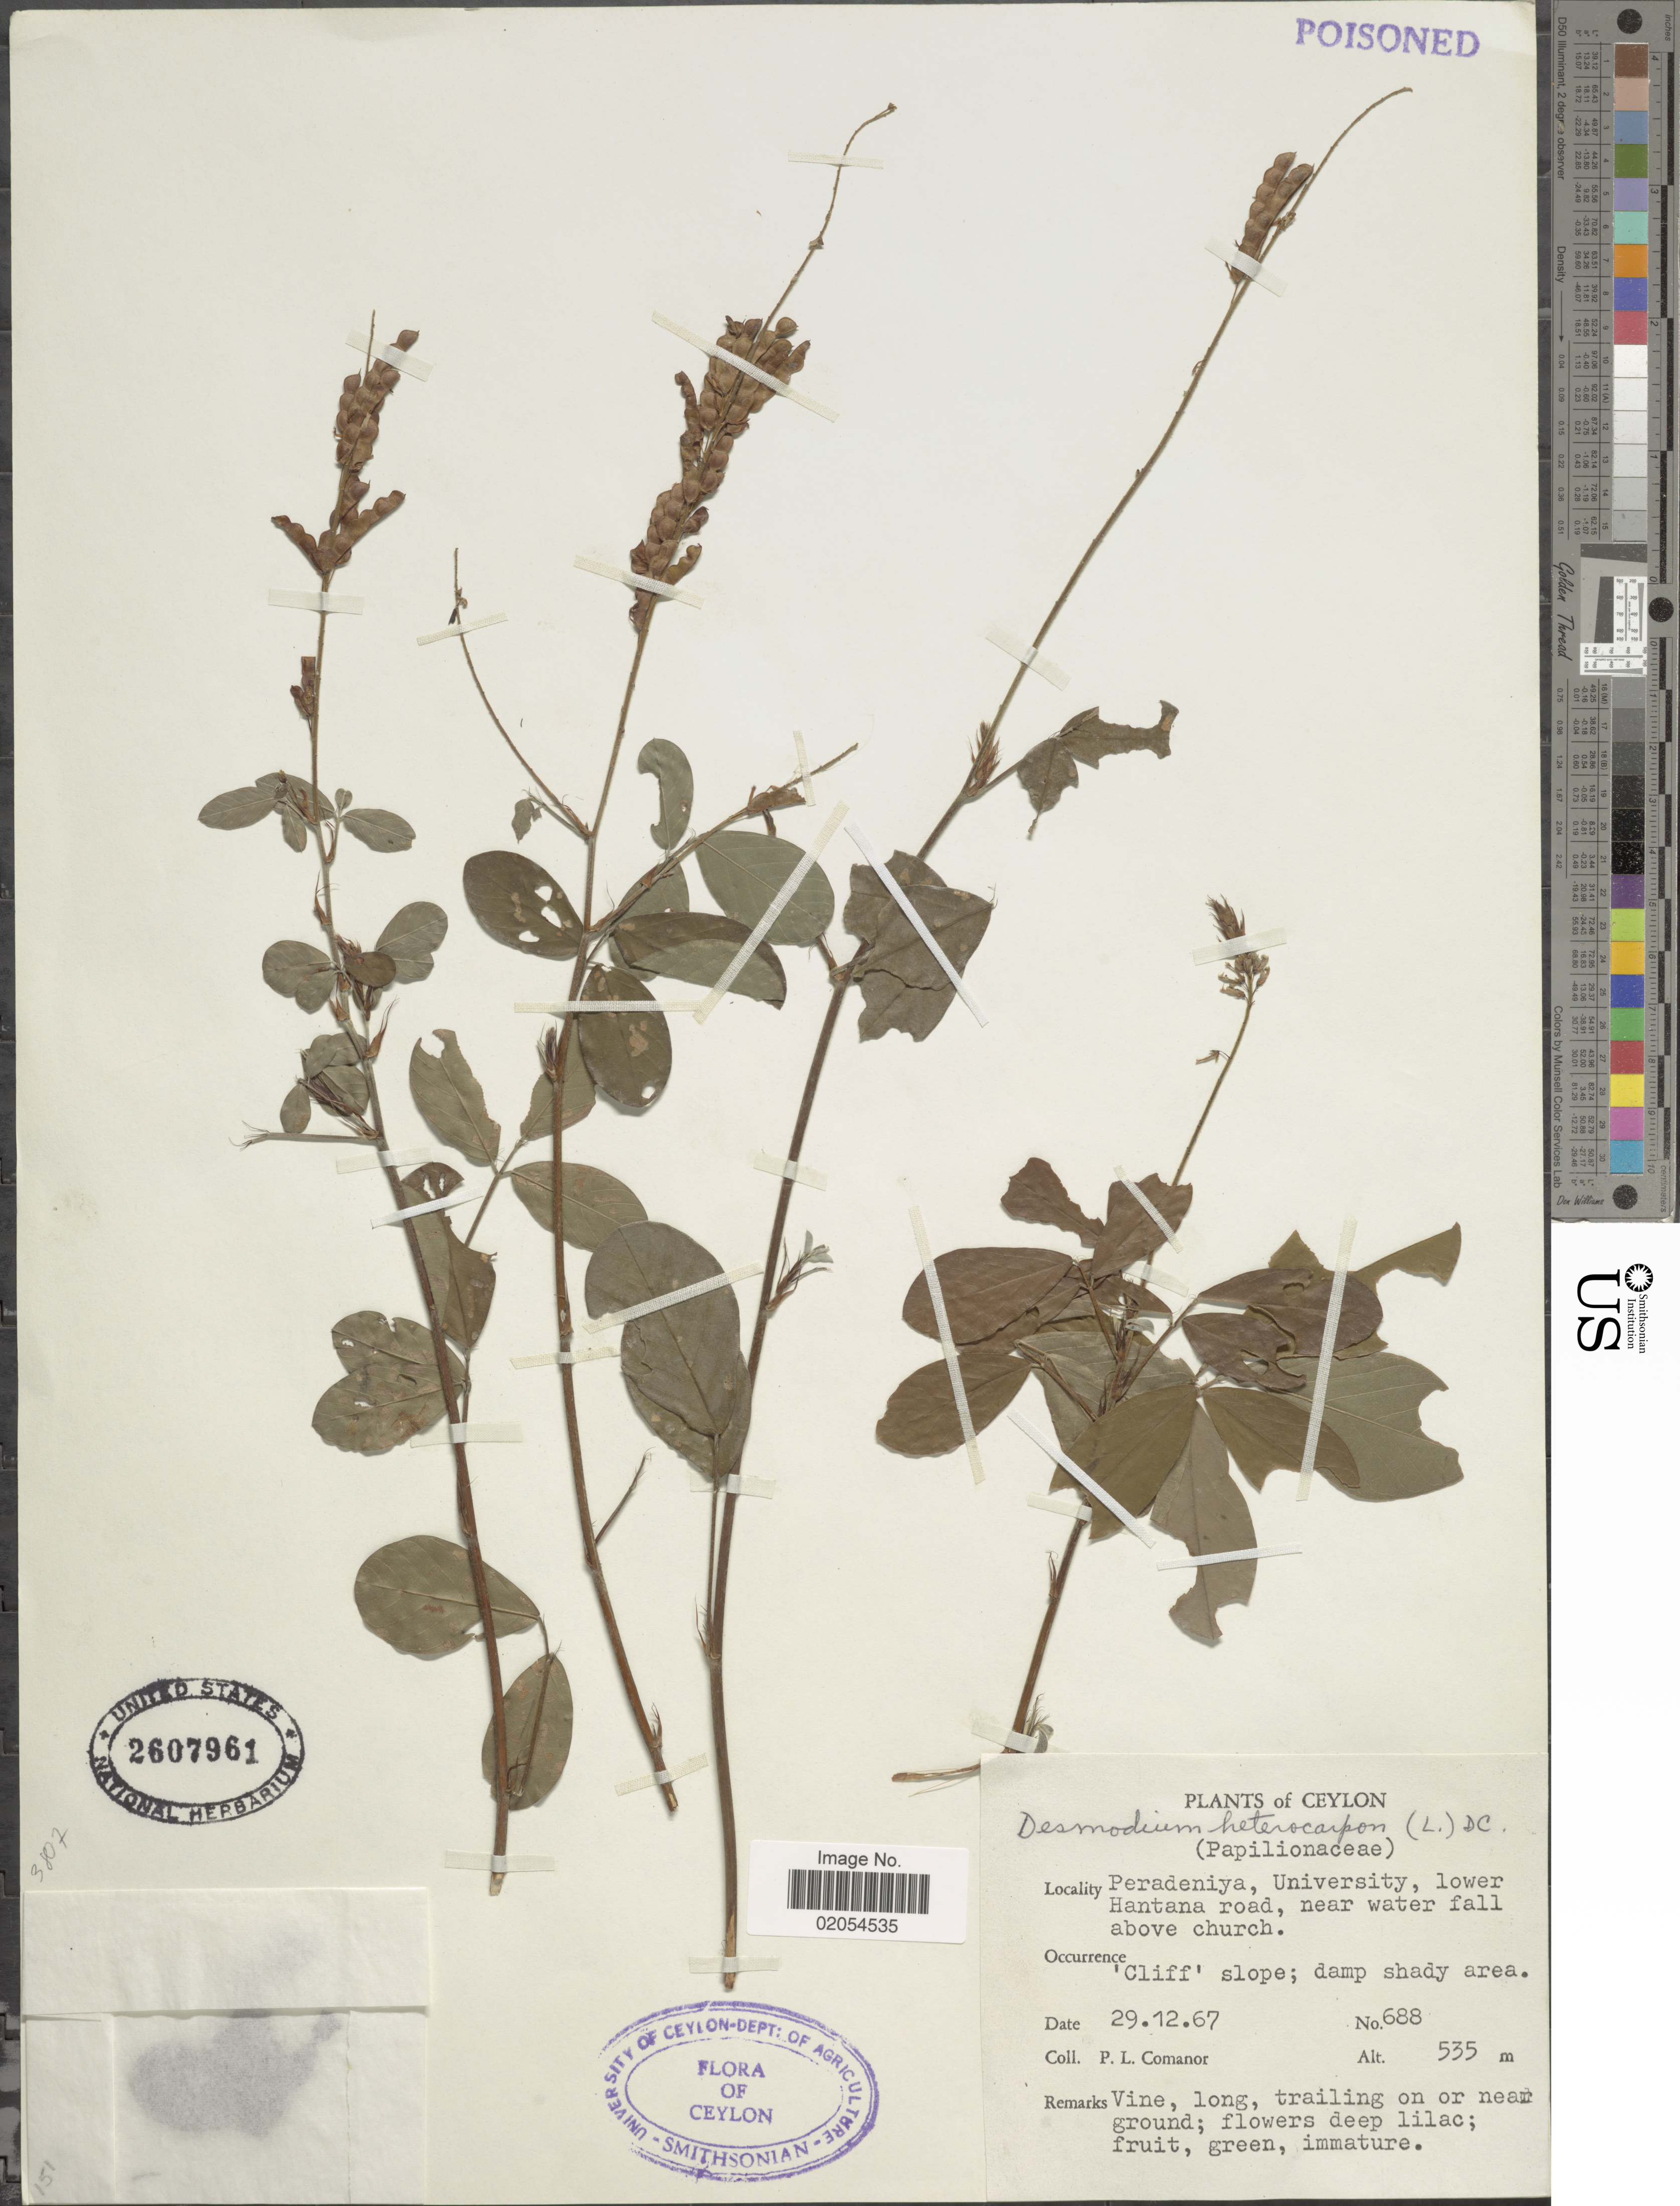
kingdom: Plantae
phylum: Tracheophyta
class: Magnoliopsida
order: Fabales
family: Fabaceae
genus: Grona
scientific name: Grona heterocarpos var. gymnocarpa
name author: (Schindl.) H. Ohashi & K. Ohashi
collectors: P. Comanor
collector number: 688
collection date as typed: Transcribed d/m/y: 29/12/67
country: Sri Lanka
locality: Ceylon, Peradeniya, University, lower Hantana road, near water fall above church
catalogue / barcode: US 2607961